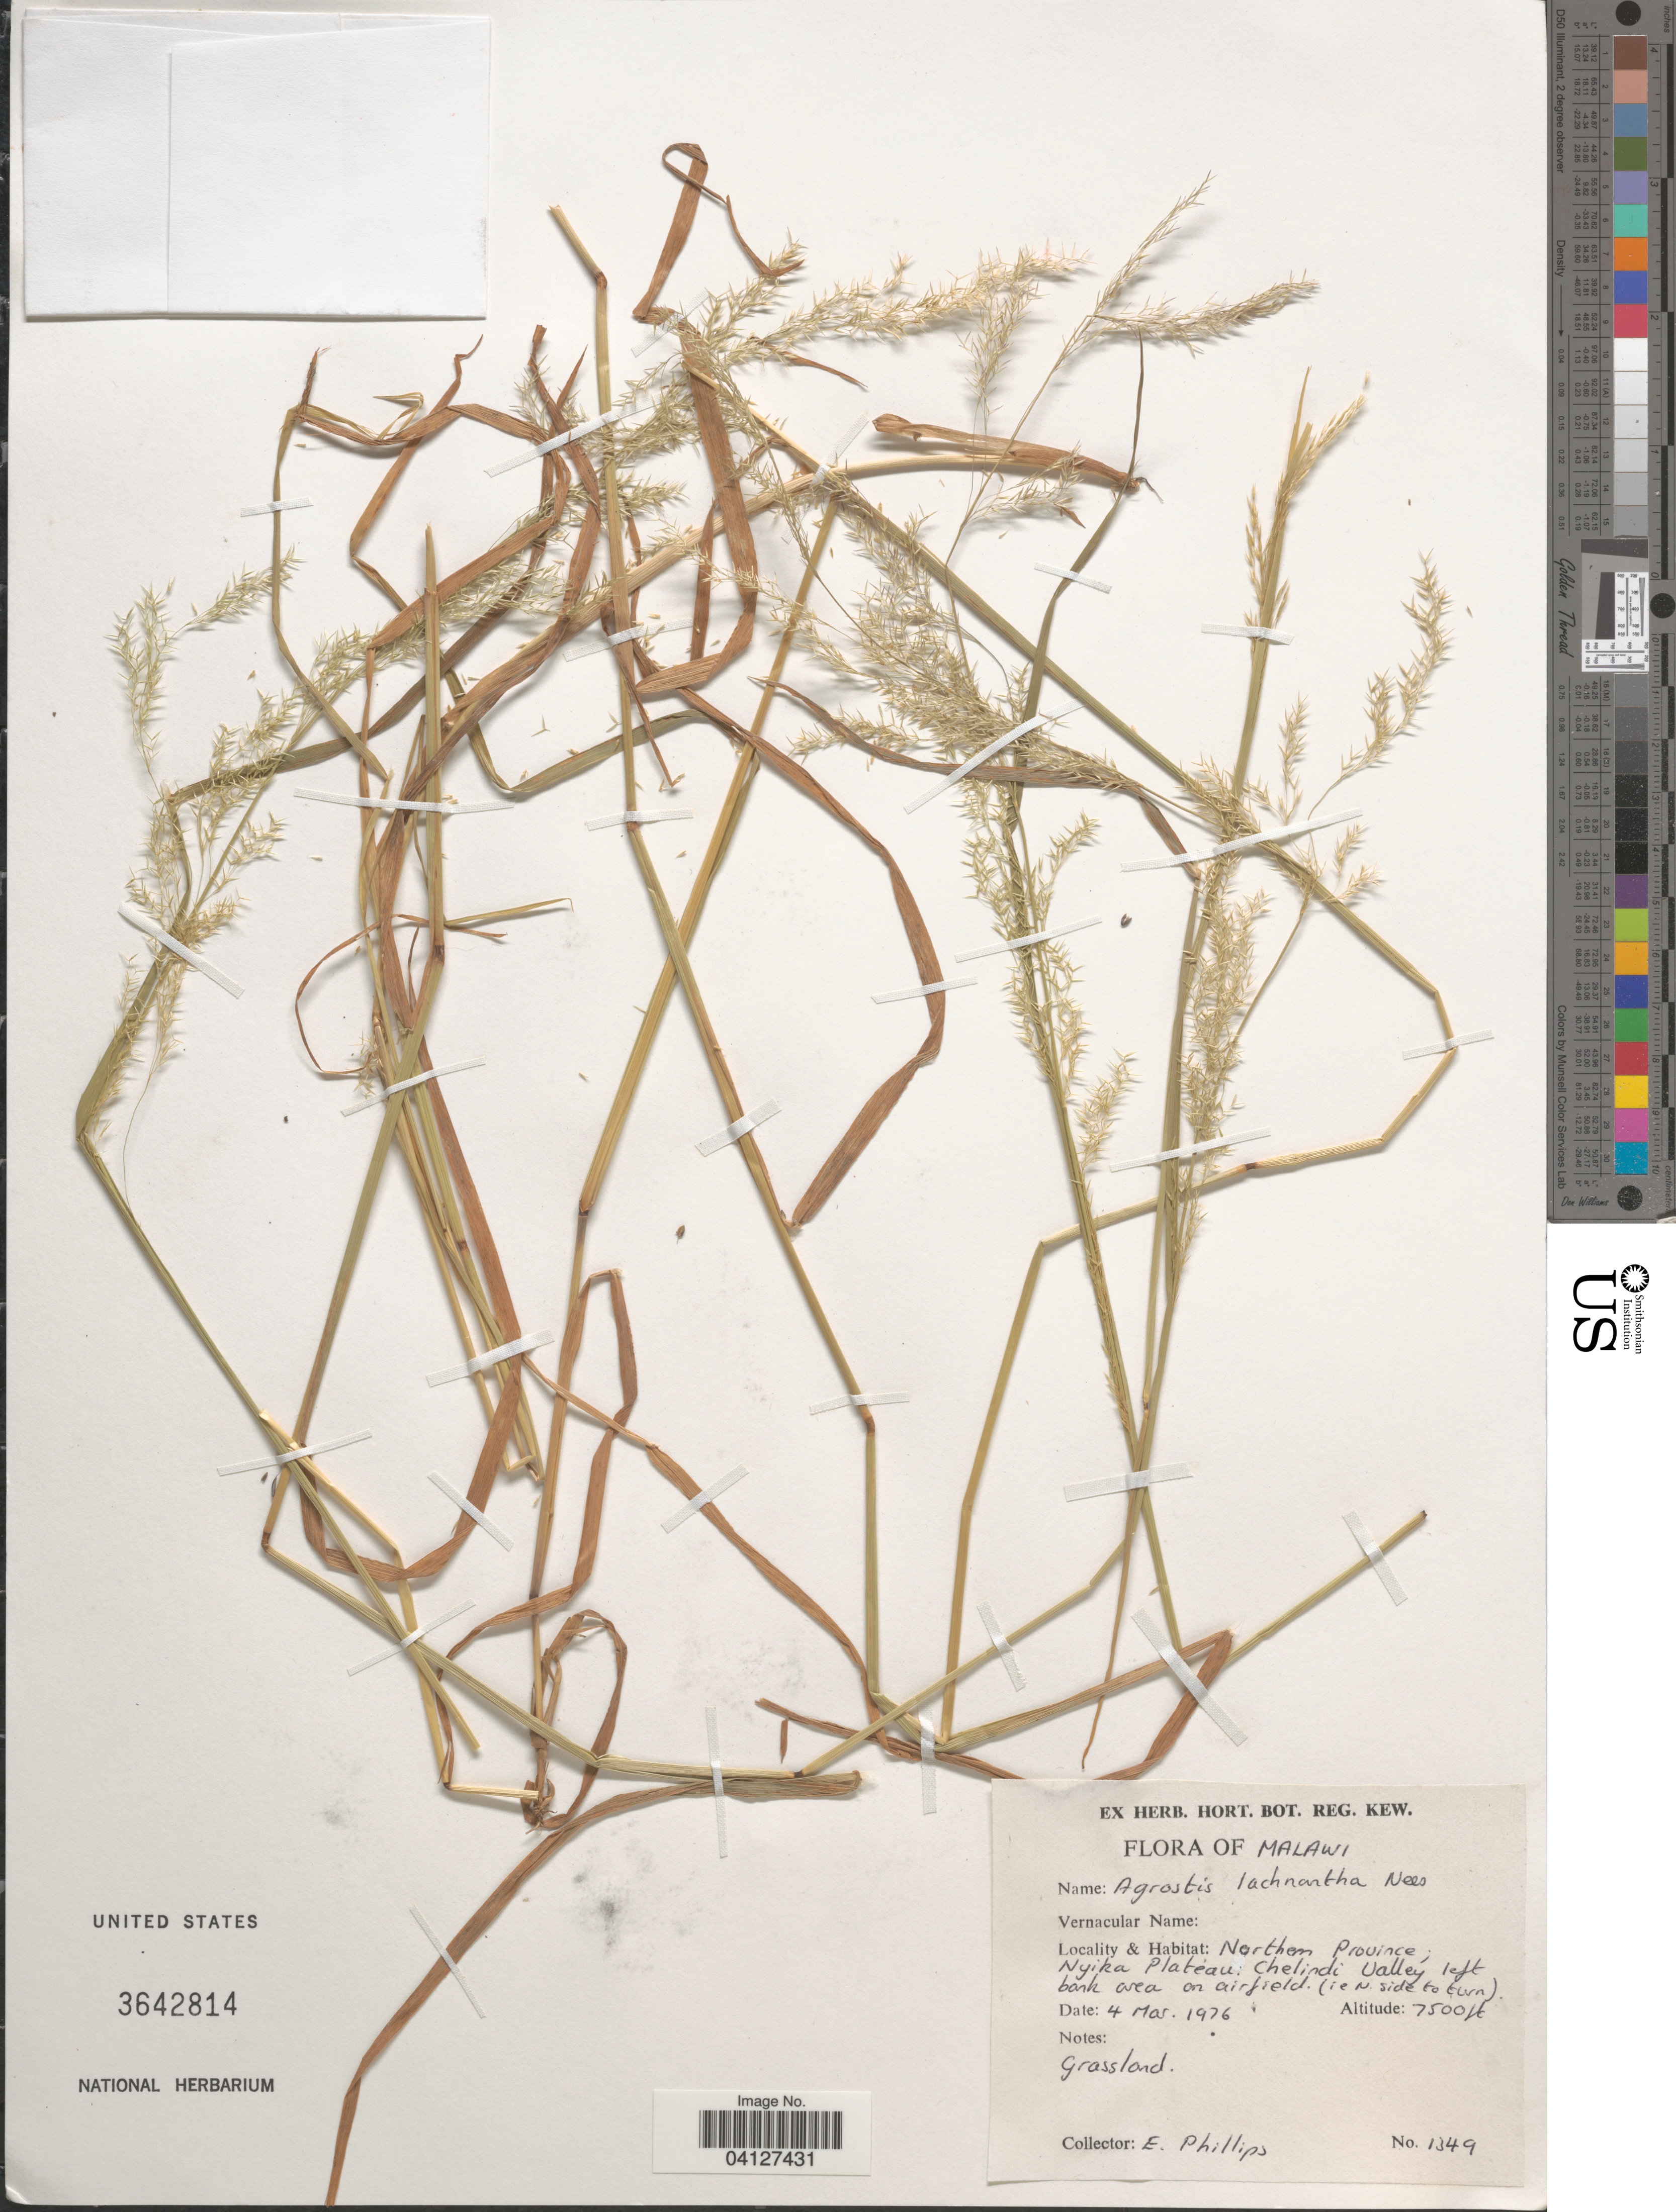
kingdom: Plantae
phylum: Tracheophyta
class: Liliopsida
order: Poales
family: Poaceae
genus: Lachnagrostis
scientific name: Lachnagrostis lachnantha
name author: (Nees) Rúgolo & A.M. Molina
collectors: E. Phillips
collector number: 1349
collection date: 1976-03-04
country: Malawi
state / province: Northern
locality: Nyika Plateau: Chelindi Valley left bank area on airfield. (ie N. side to turn).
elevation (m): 2286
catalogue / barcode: US 3642814